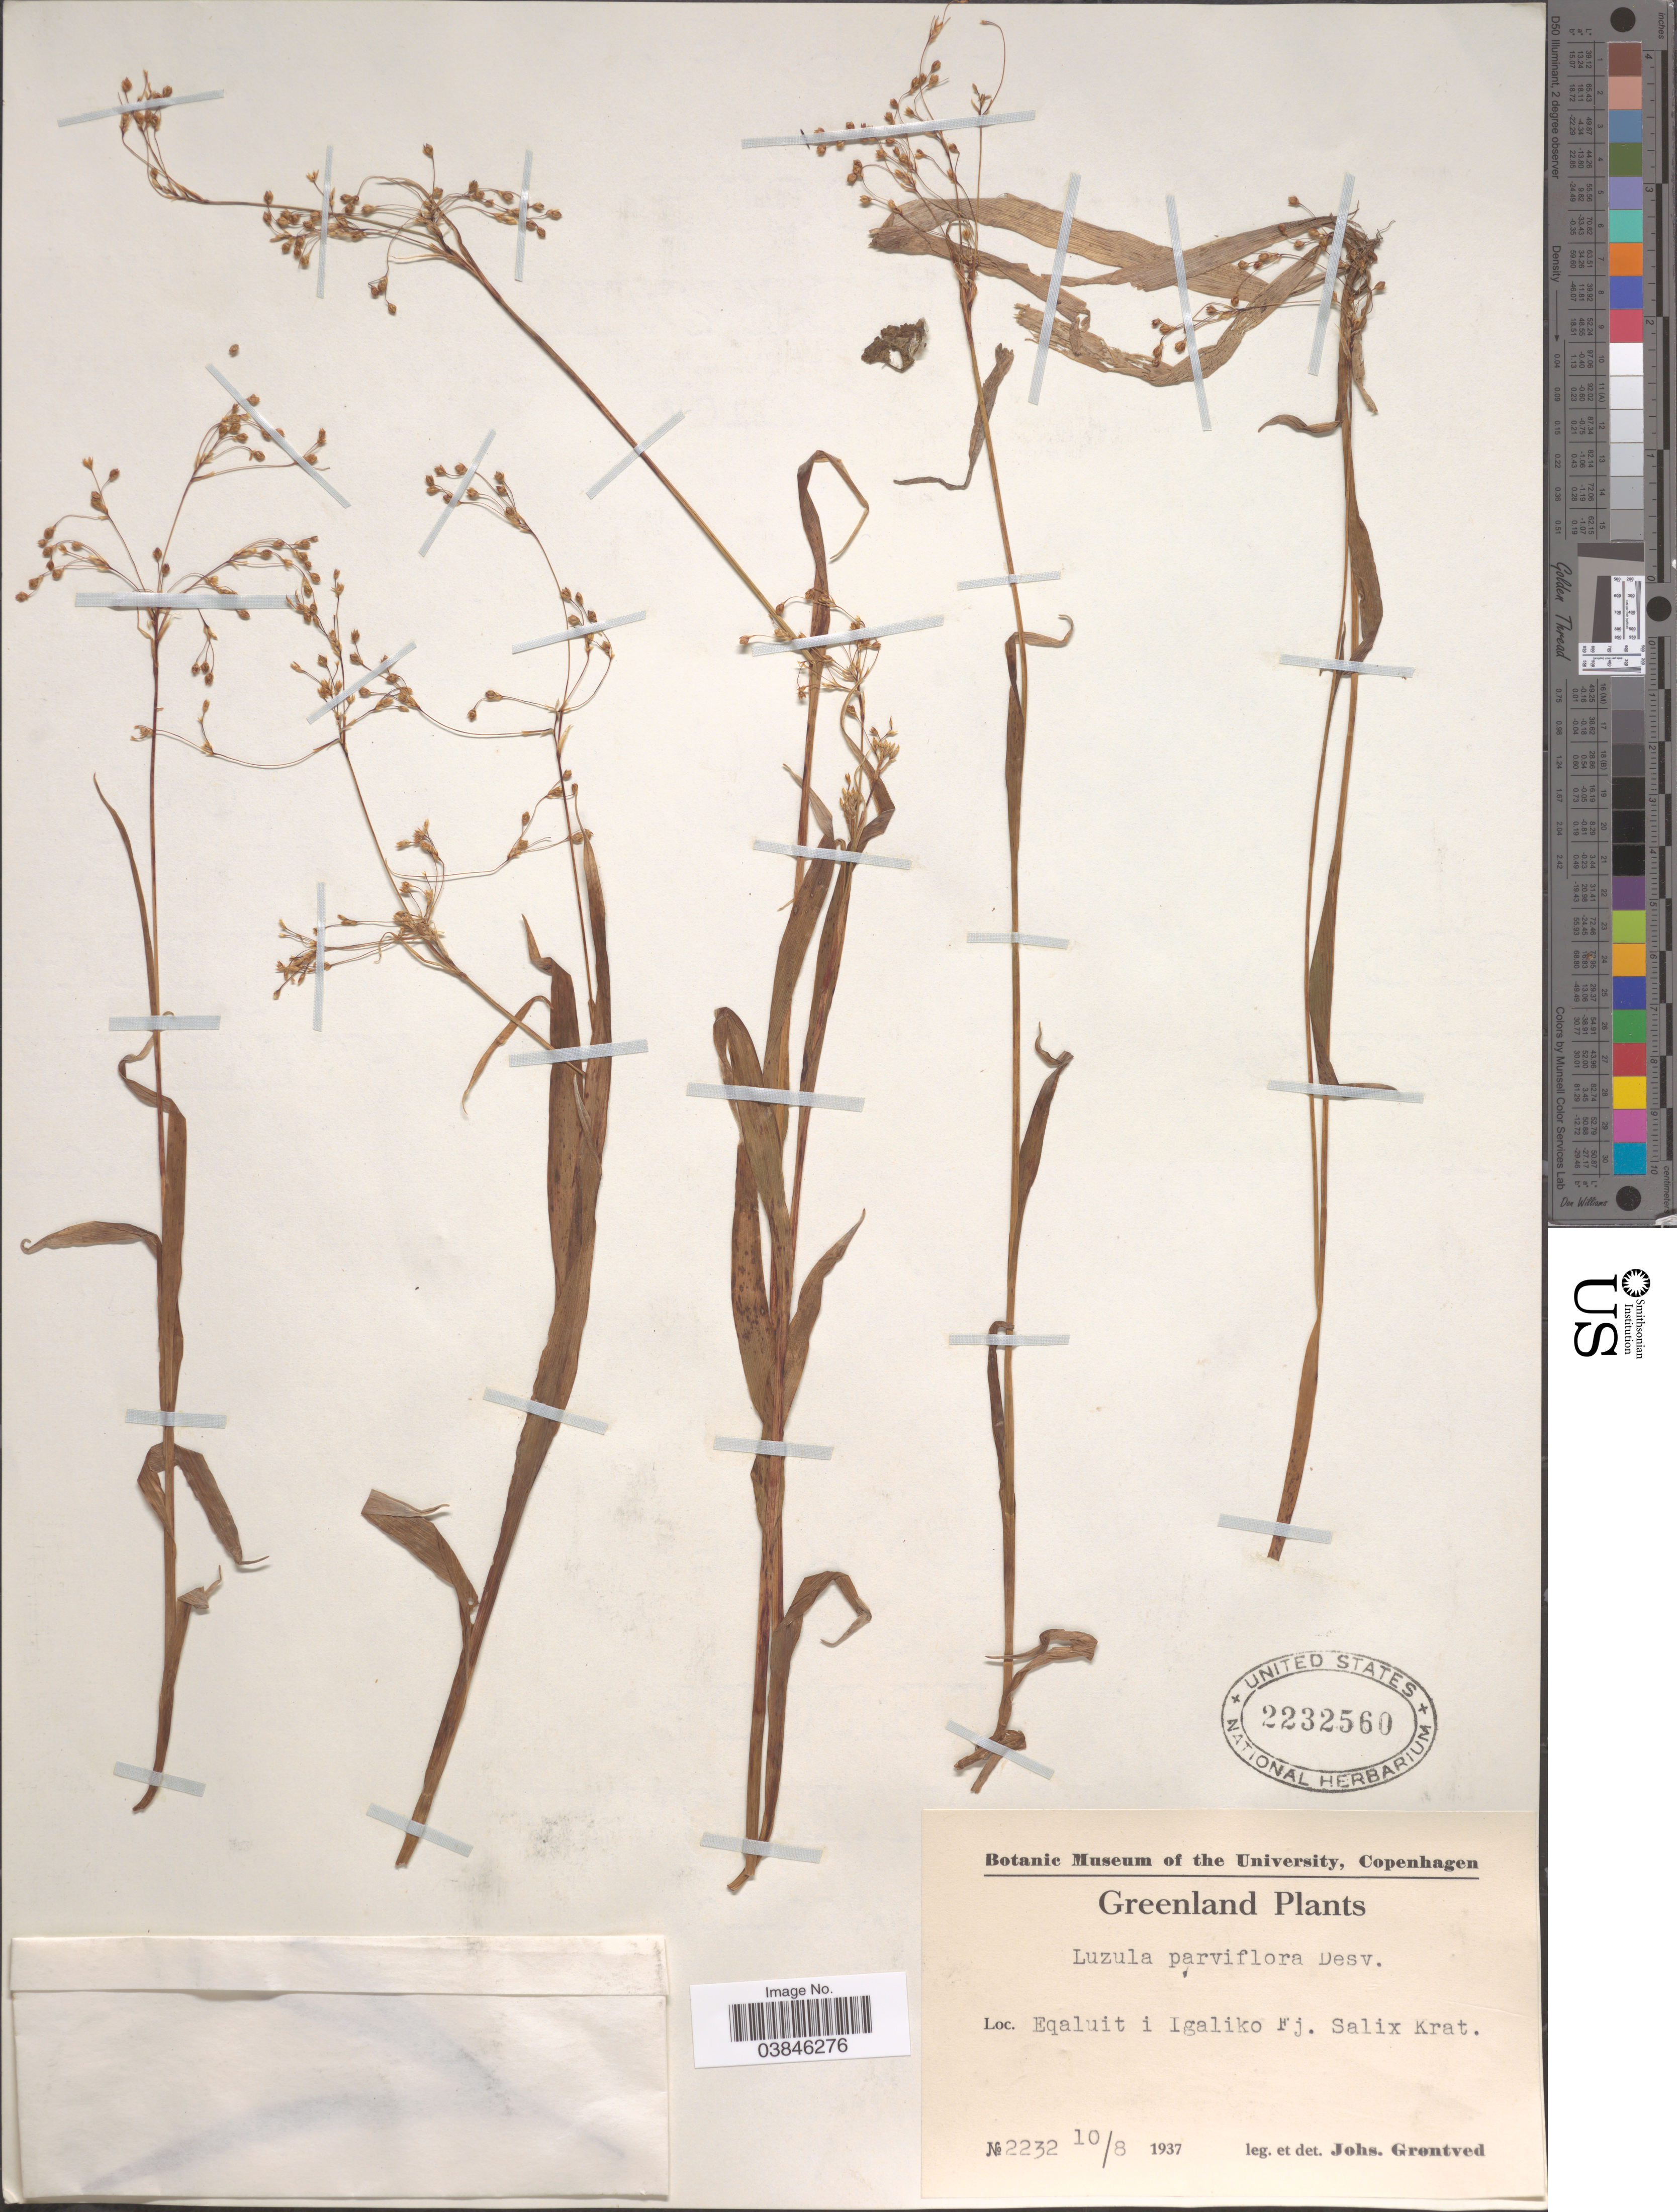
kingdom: Plantae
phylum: Tracheophyta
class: Liliopsida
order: Poales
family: Juncaceae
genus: Luzula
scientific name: Luzula parviflora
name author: (Ehrh.) Desv.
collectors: J. Grøntved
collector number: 2232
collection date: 1937-08-10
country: Greenland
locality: Eqaluit i Igaliko Fj. Salix Krat.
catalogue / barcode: US 2232560